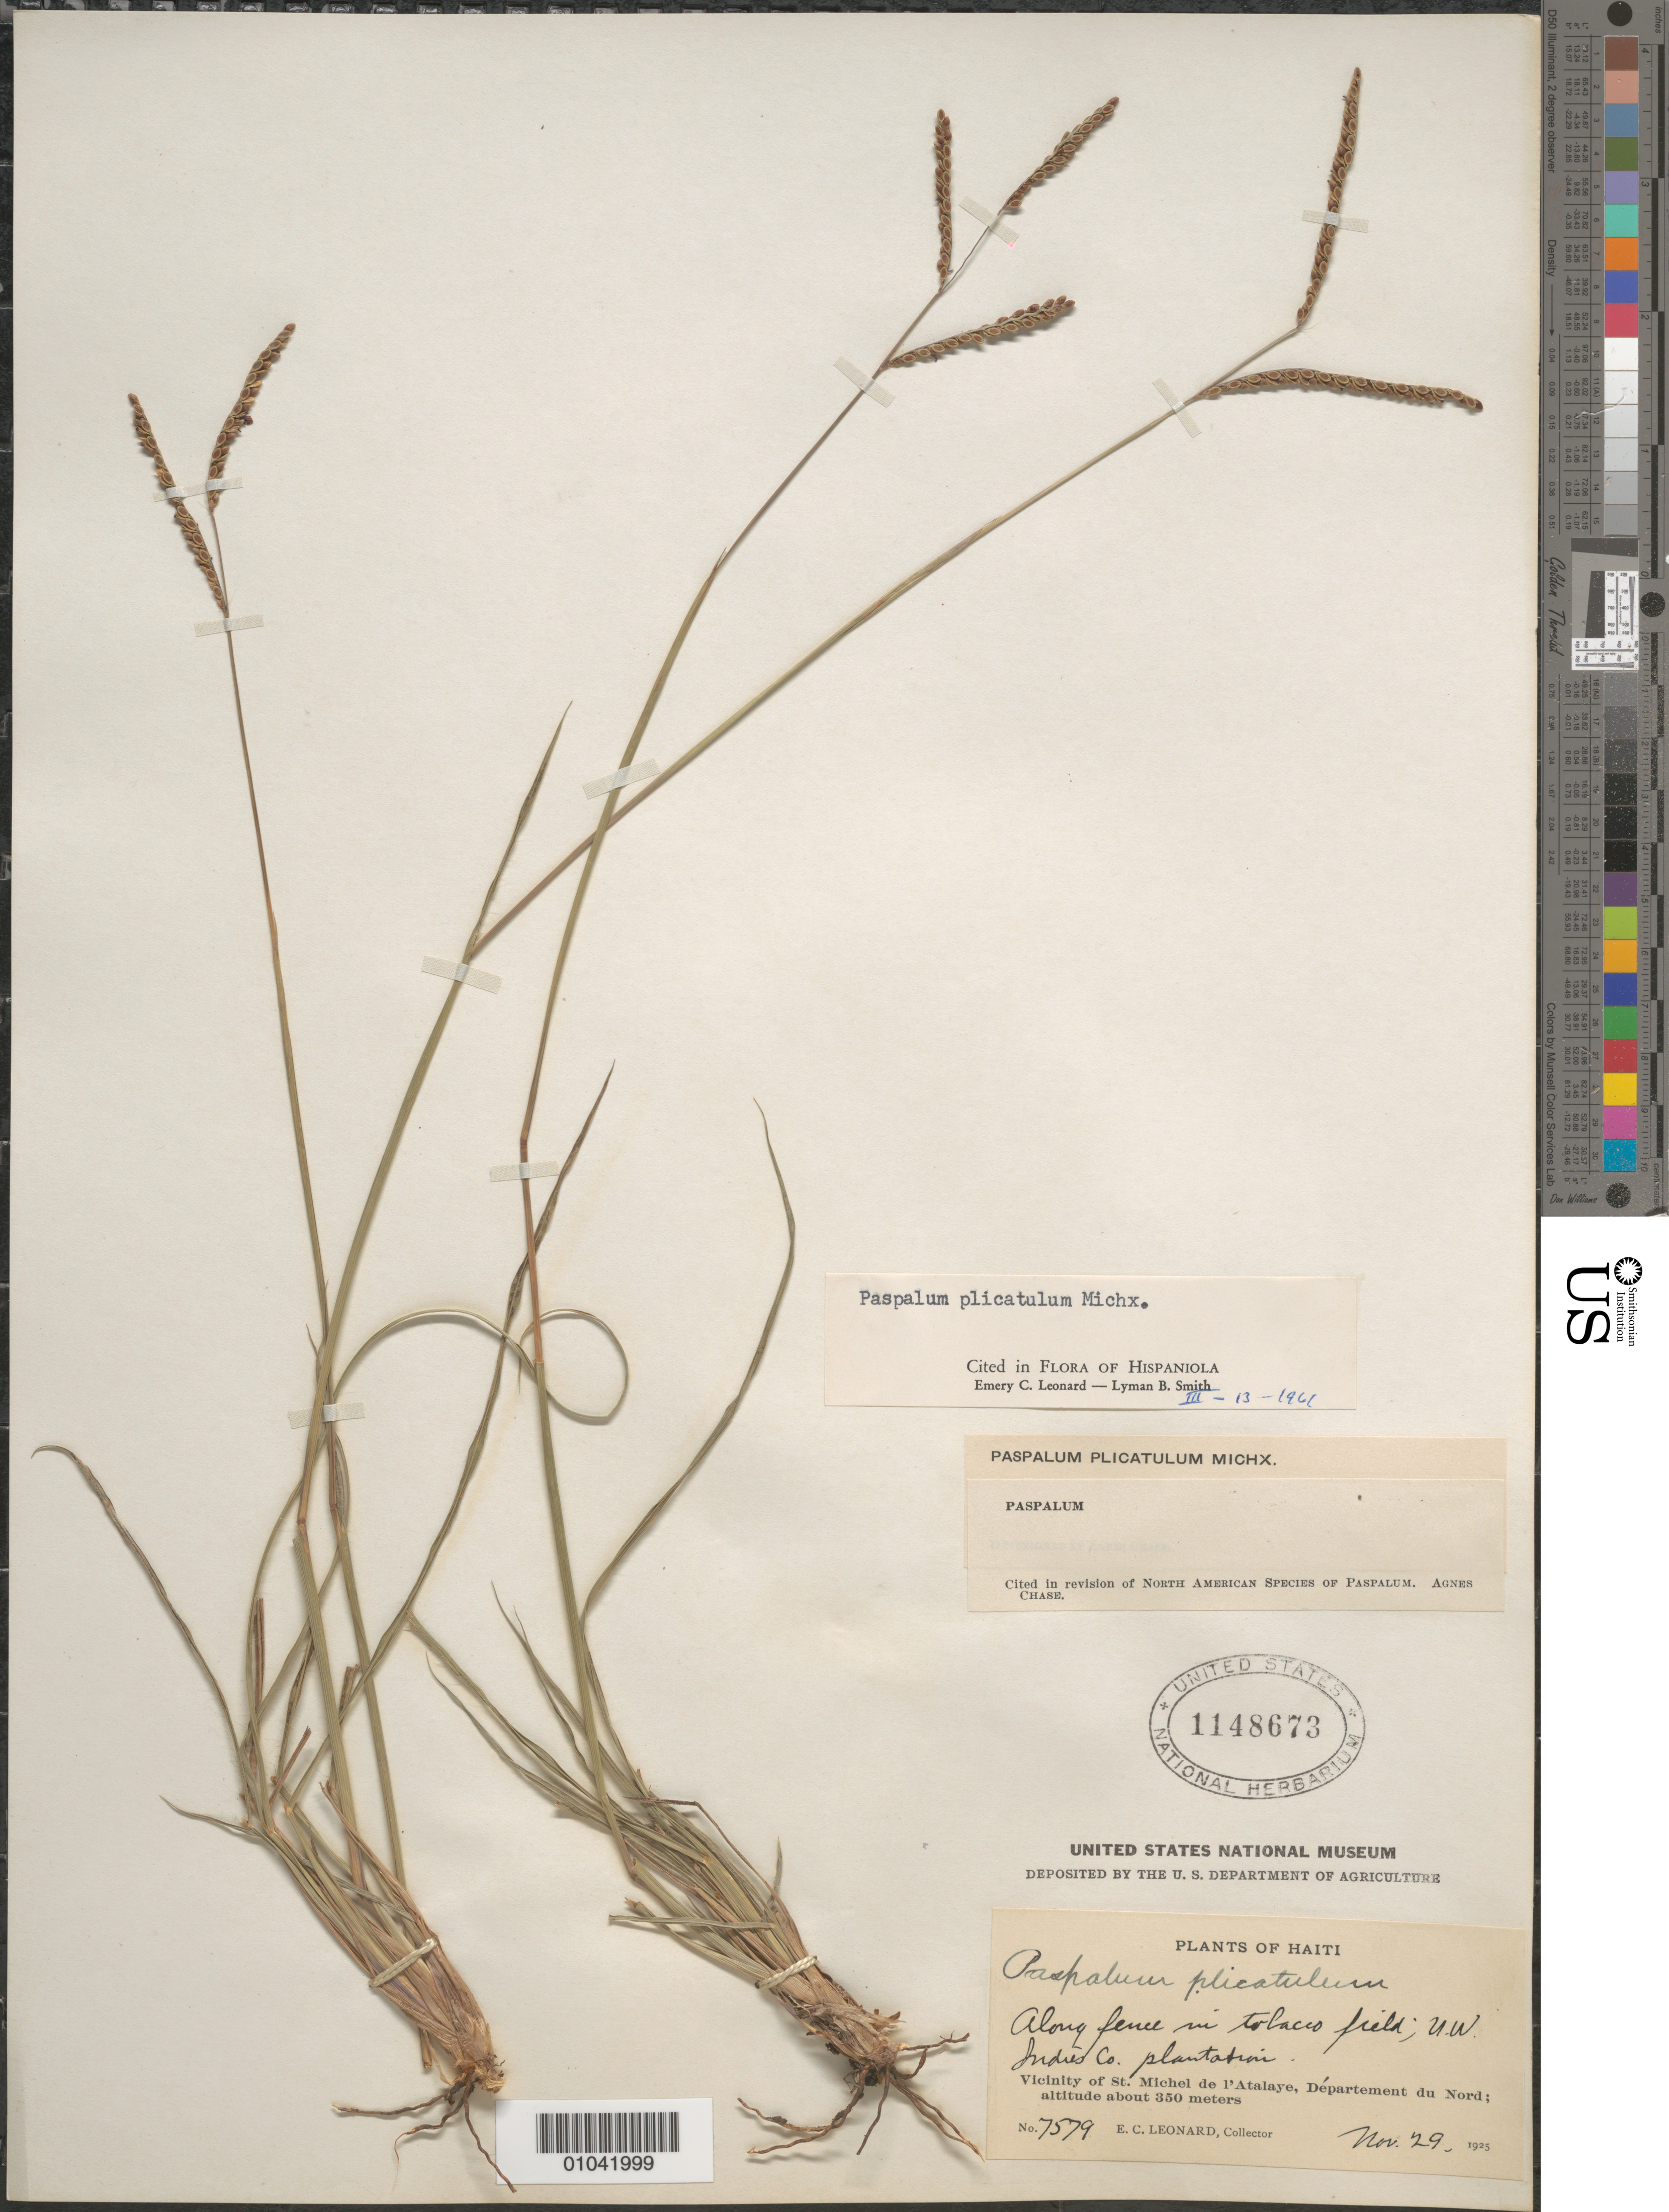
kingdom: Plantae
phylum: Tracheophyta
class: Liliopsida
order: Poales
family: Poaceae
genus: Paspalum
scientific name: Paspalum plicatulum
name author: Michx.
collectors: E. C. Leonard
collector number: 7579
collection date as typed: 29 Nov 1925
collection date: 1925-11-29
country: Haiti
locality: Vicinity of St. Michel de l'Atalaye, Departement du Nord, along fence in tobacco field, U.W. Indies Co. plantation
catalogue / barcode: US 1148673